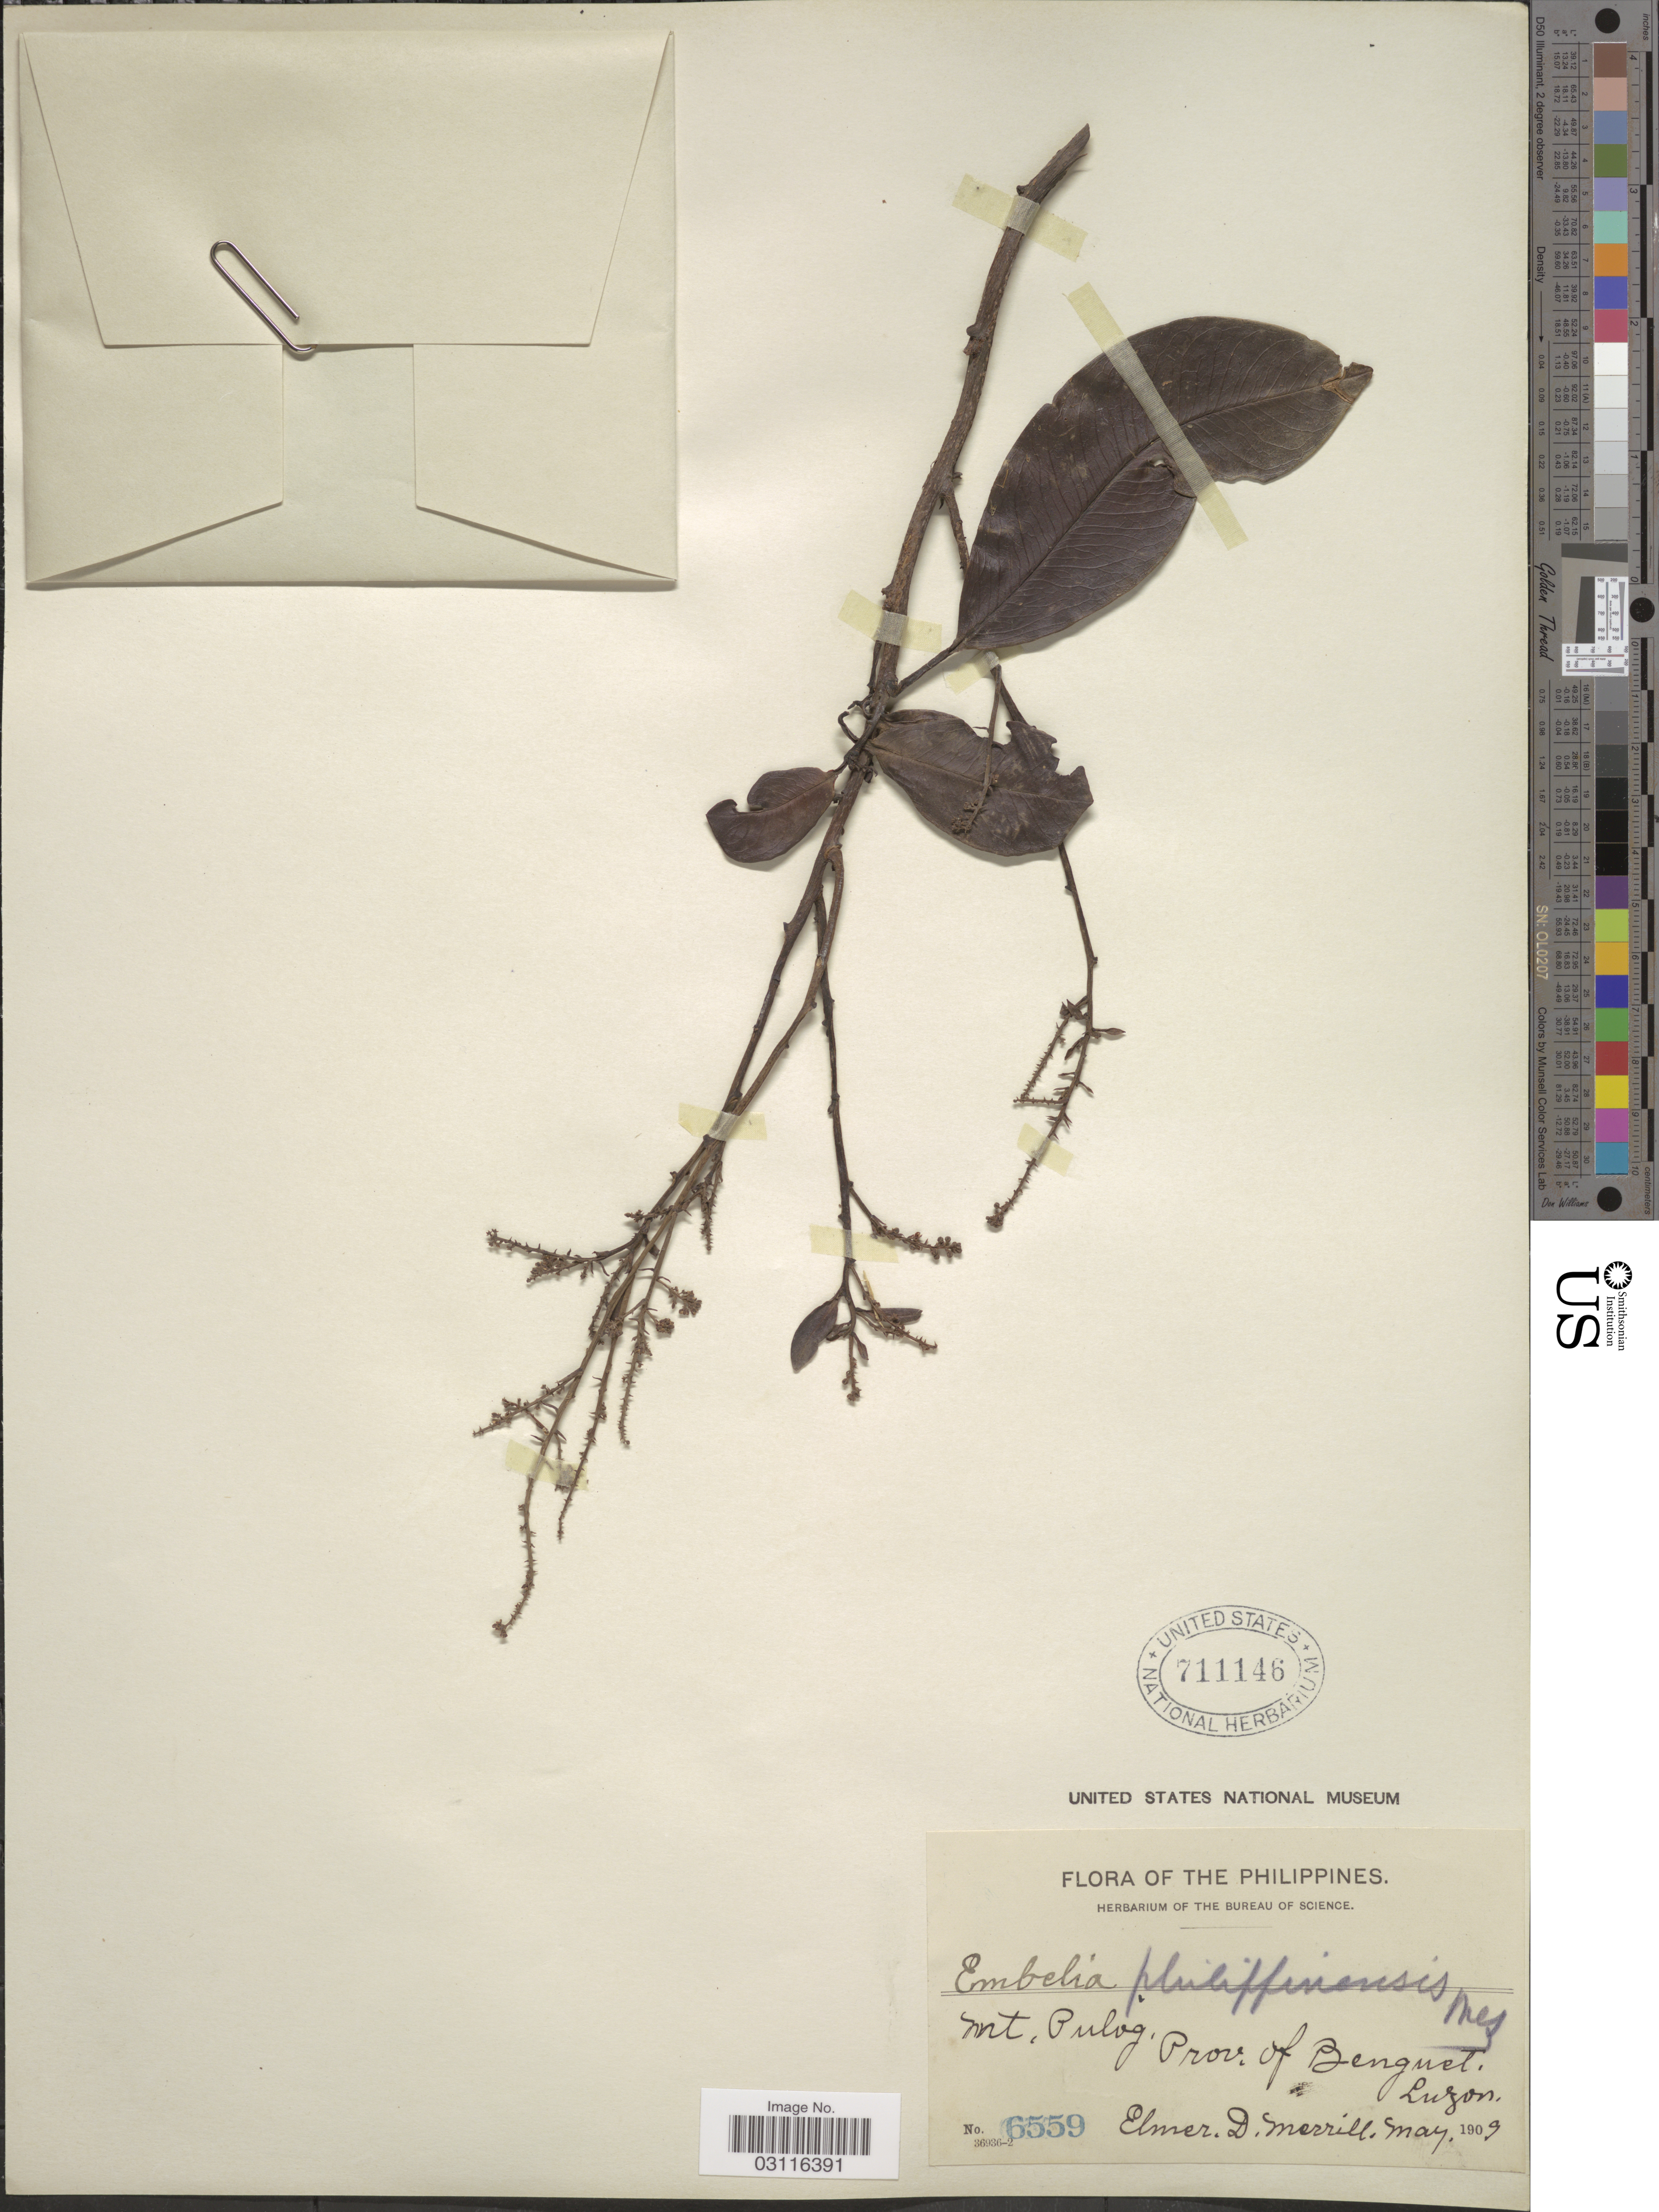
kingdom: Plantae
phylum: Tracheophyta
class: Magnoliopsida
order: Ericales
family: Primulaceae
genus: Embelia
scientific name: Embelia philippinensis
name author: A. DC.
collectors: E. D. Merrill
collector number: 6559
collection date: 1909-05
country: Philippines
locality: Mt. Pulog, Prov. of Benguet, Luzon.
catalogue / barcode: US 711146